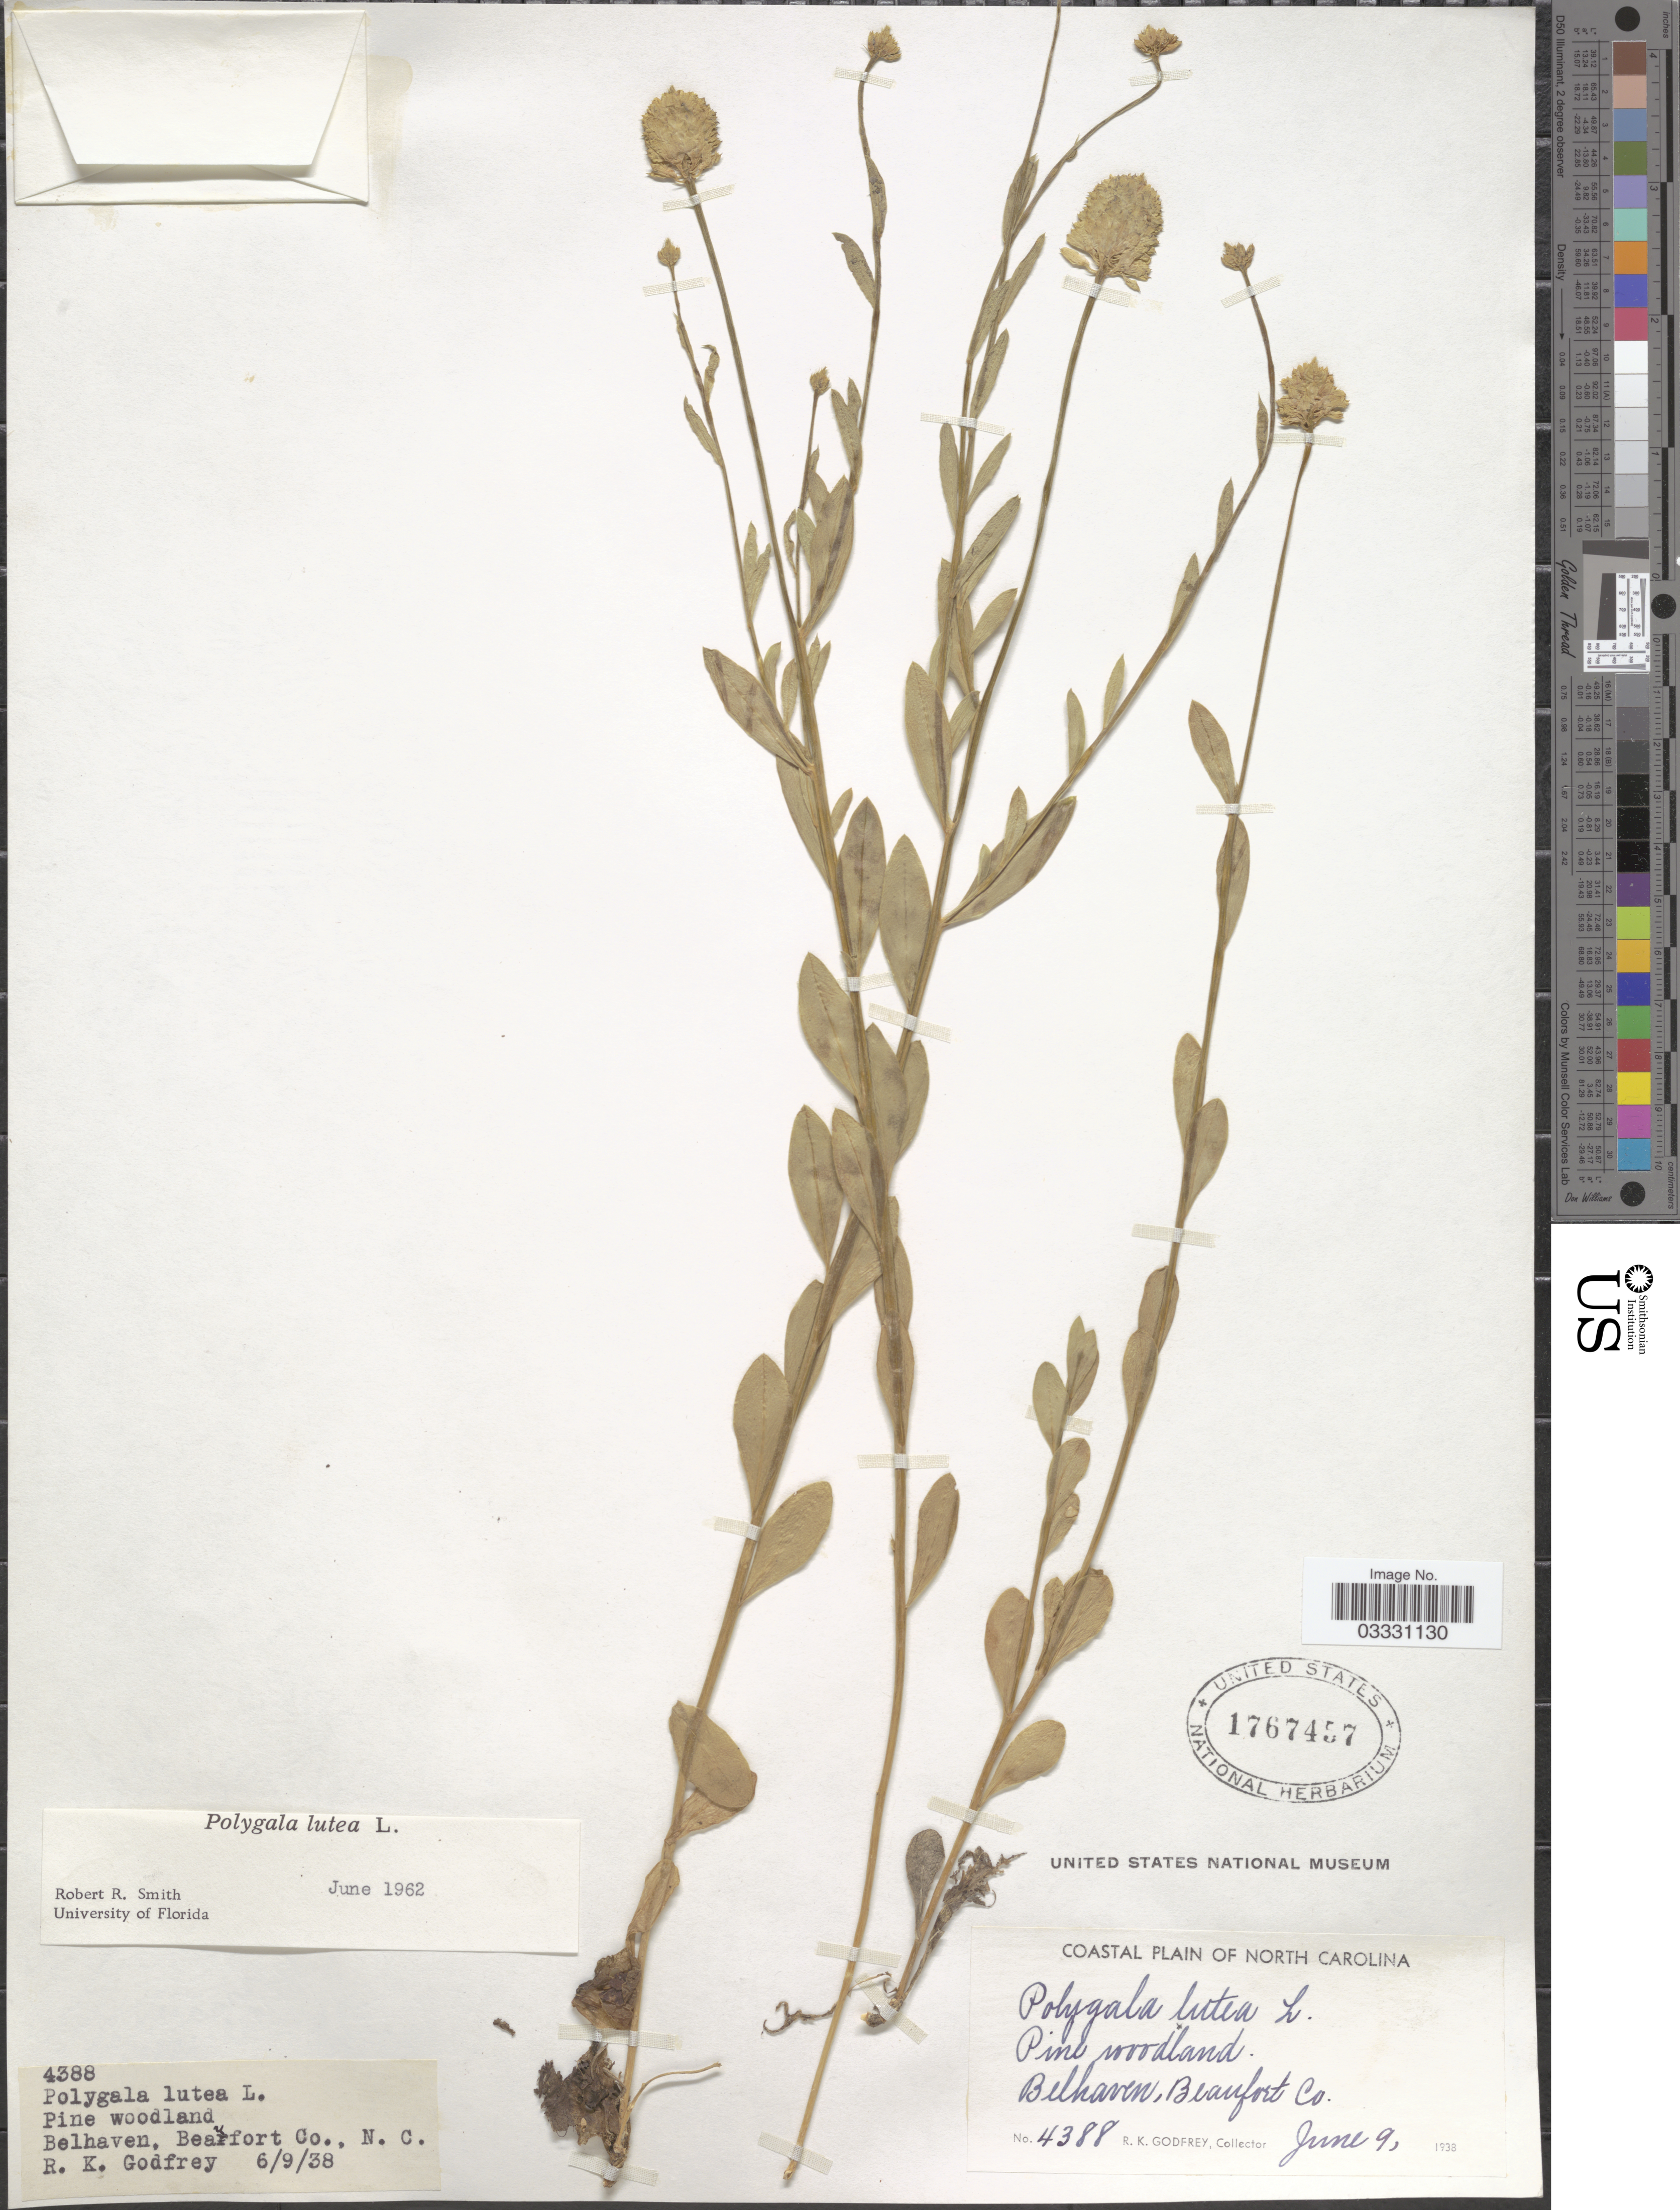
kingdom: Plantae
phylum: Tracheophyta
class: Magnoliopsida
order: Fabales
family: Polygalaceae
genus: Polygala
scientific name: Polygala lutea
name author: L.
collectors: R. K. Godfrey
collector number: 4388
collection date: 1938-06-09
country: United States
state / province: North Carolina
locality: Coastal plain of North Carolina. Belhaven, Beaufort Co.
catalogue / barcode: US 1767457